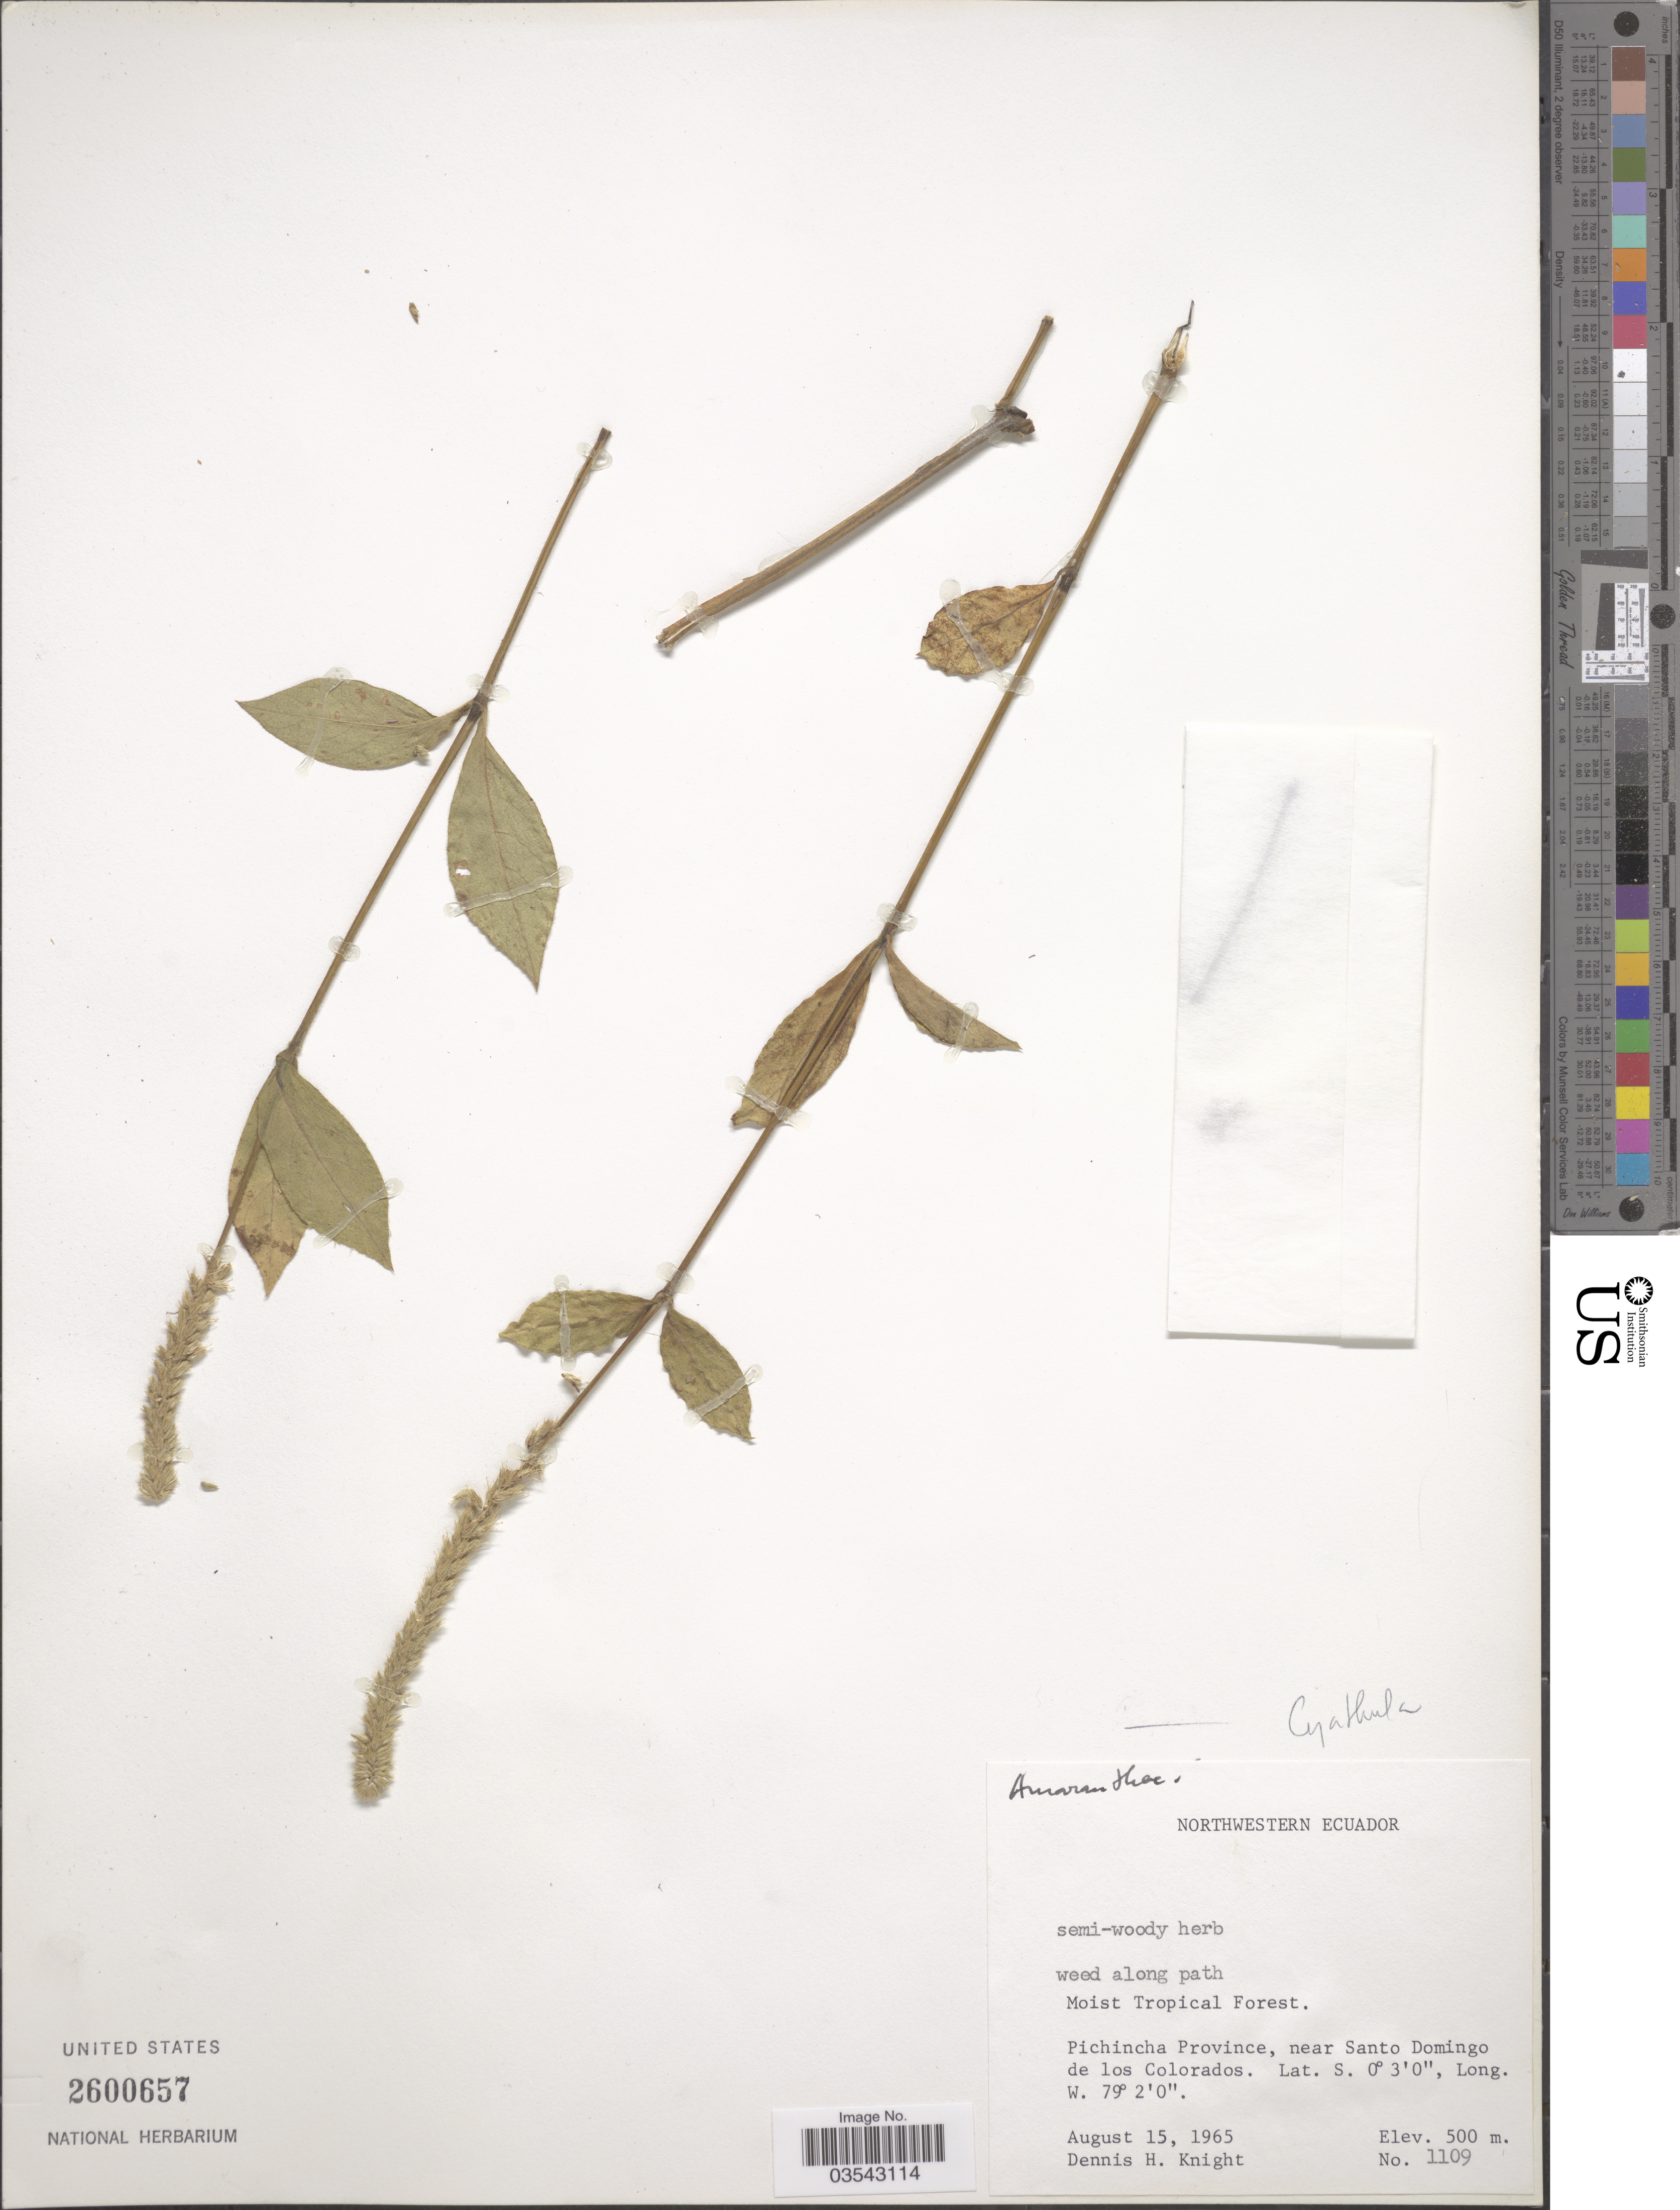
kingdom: Plantae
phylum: Tracheophyta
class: Magnoliopsida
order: Caryophyllales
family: Amaranthaceae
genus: Cyathula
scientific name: Cyathula sp.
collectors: D. Knight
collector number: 1109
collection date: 1965-08-15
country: Ecuador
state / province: Pichincha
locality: Northwestern Ecuador. Pichincha Province, near Santo Domingo de los Colorados.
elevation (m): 500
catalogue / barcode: US 2600657